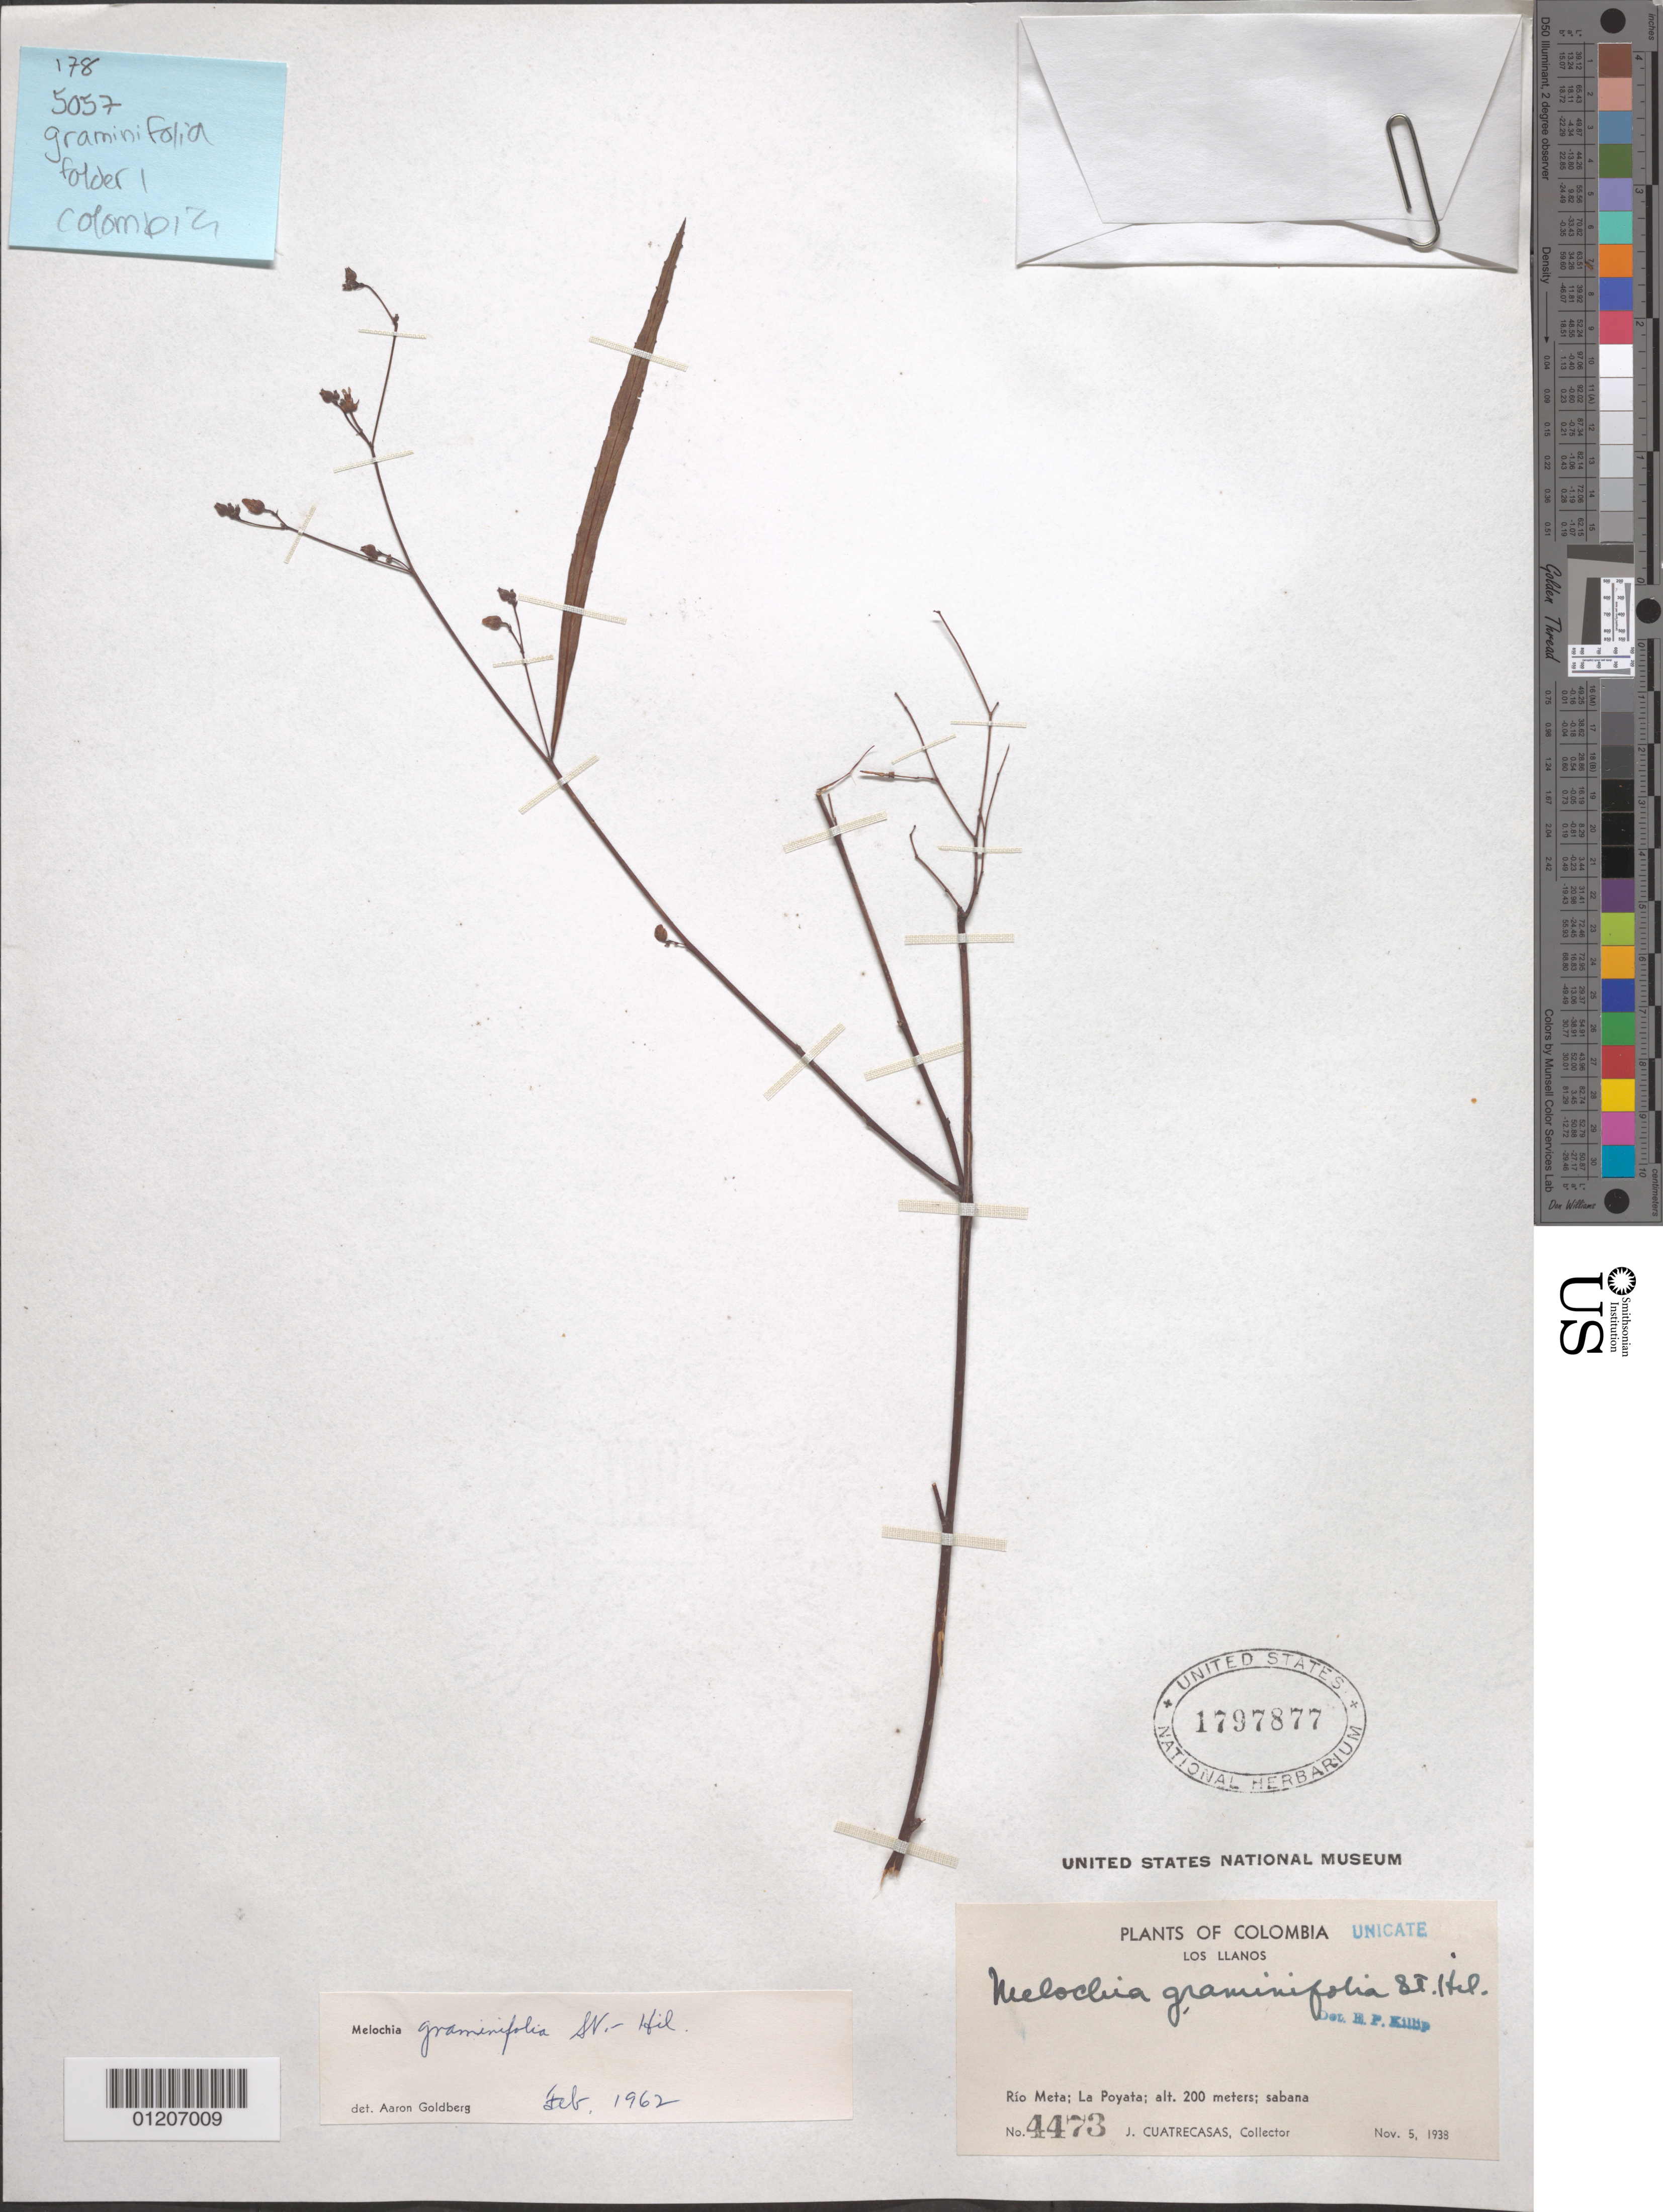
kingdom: Plantae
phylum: Tracheophyta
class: Magnoliopsida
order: Malvales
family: Malvaceae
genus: Melochia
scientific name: Melochia graminifolia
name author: A. St.-Hil.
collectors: J. Cuatrecasas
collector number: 4473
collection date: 1938-11-05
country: Colombia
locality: Los Llanos. Río Meta; La Poyata.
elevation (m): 200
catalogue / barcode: US 1797877